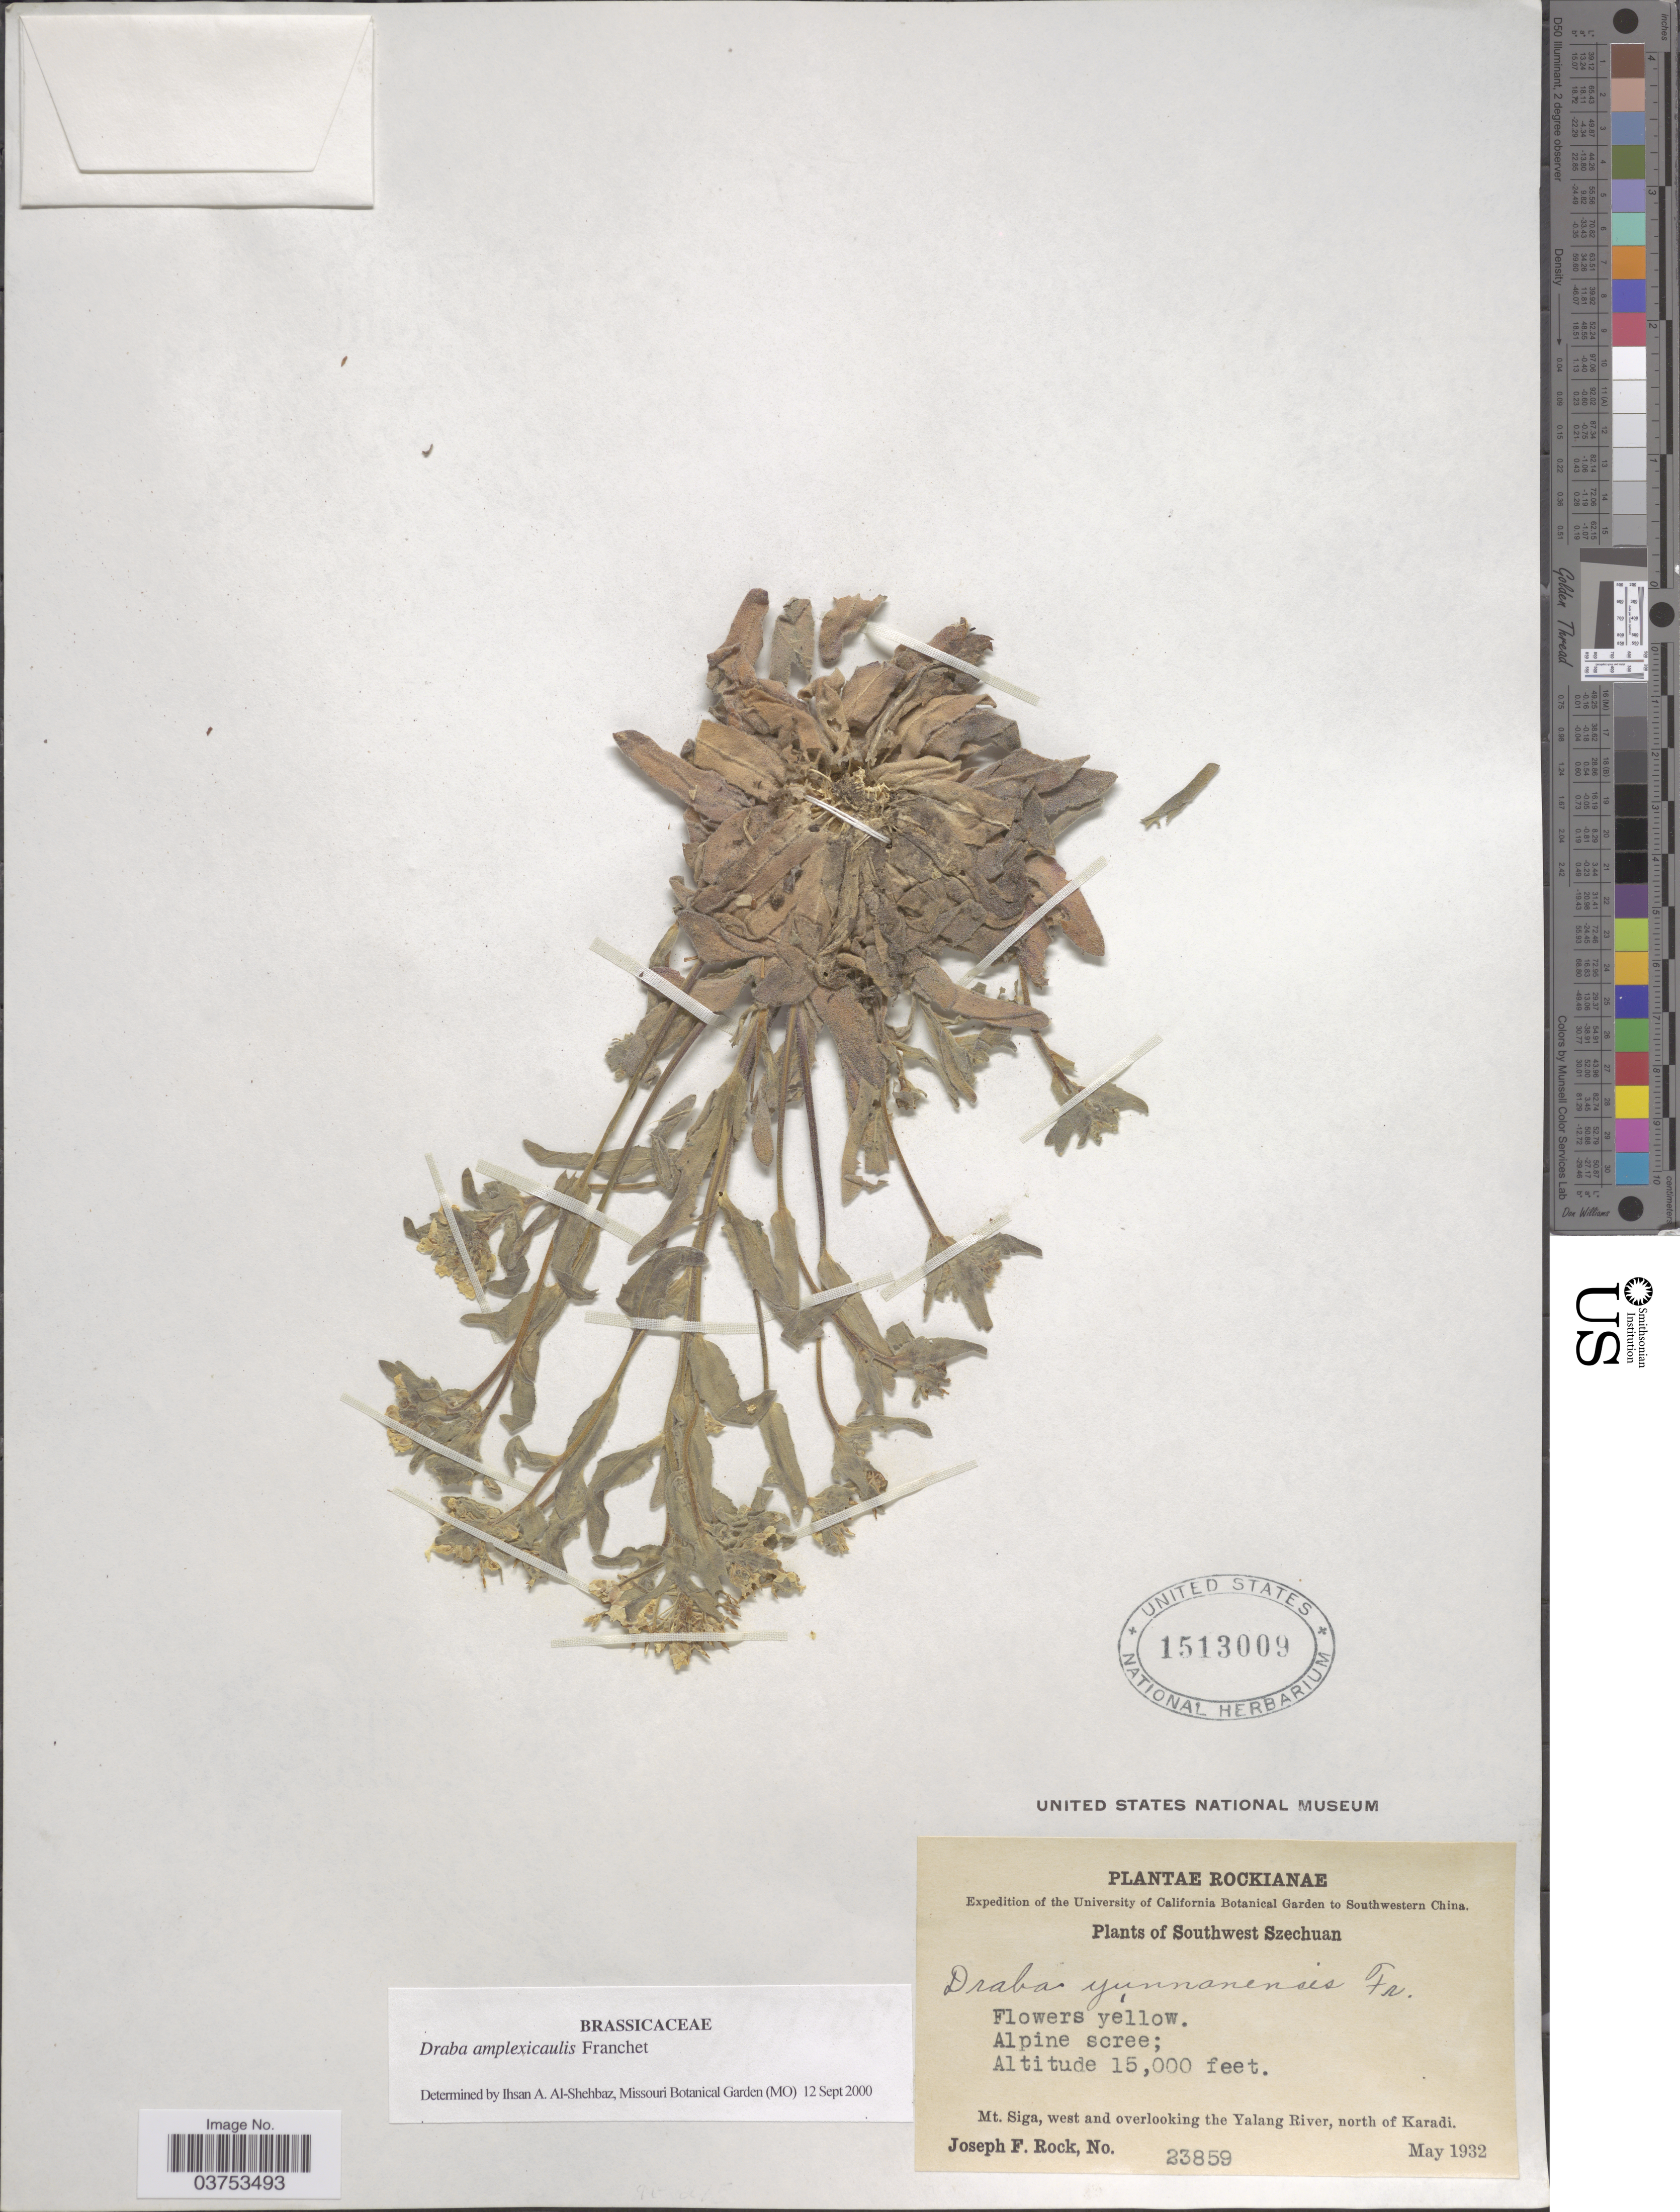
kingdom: Plantae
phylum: Tracheophyta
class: Magnoliopsida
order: Brassicales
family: Brassicaceae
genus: Draba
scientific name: Draba amplexicaulis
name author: Franch.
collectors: J. F. Rock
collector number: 23859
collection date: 1932-05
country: China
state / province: Sichuan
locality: Southwestern China. Southwest Szechuan. Mt. Siga, west and overlooking the Yalang River, north of Karadi.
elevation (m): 4572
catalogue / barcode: US 1513009